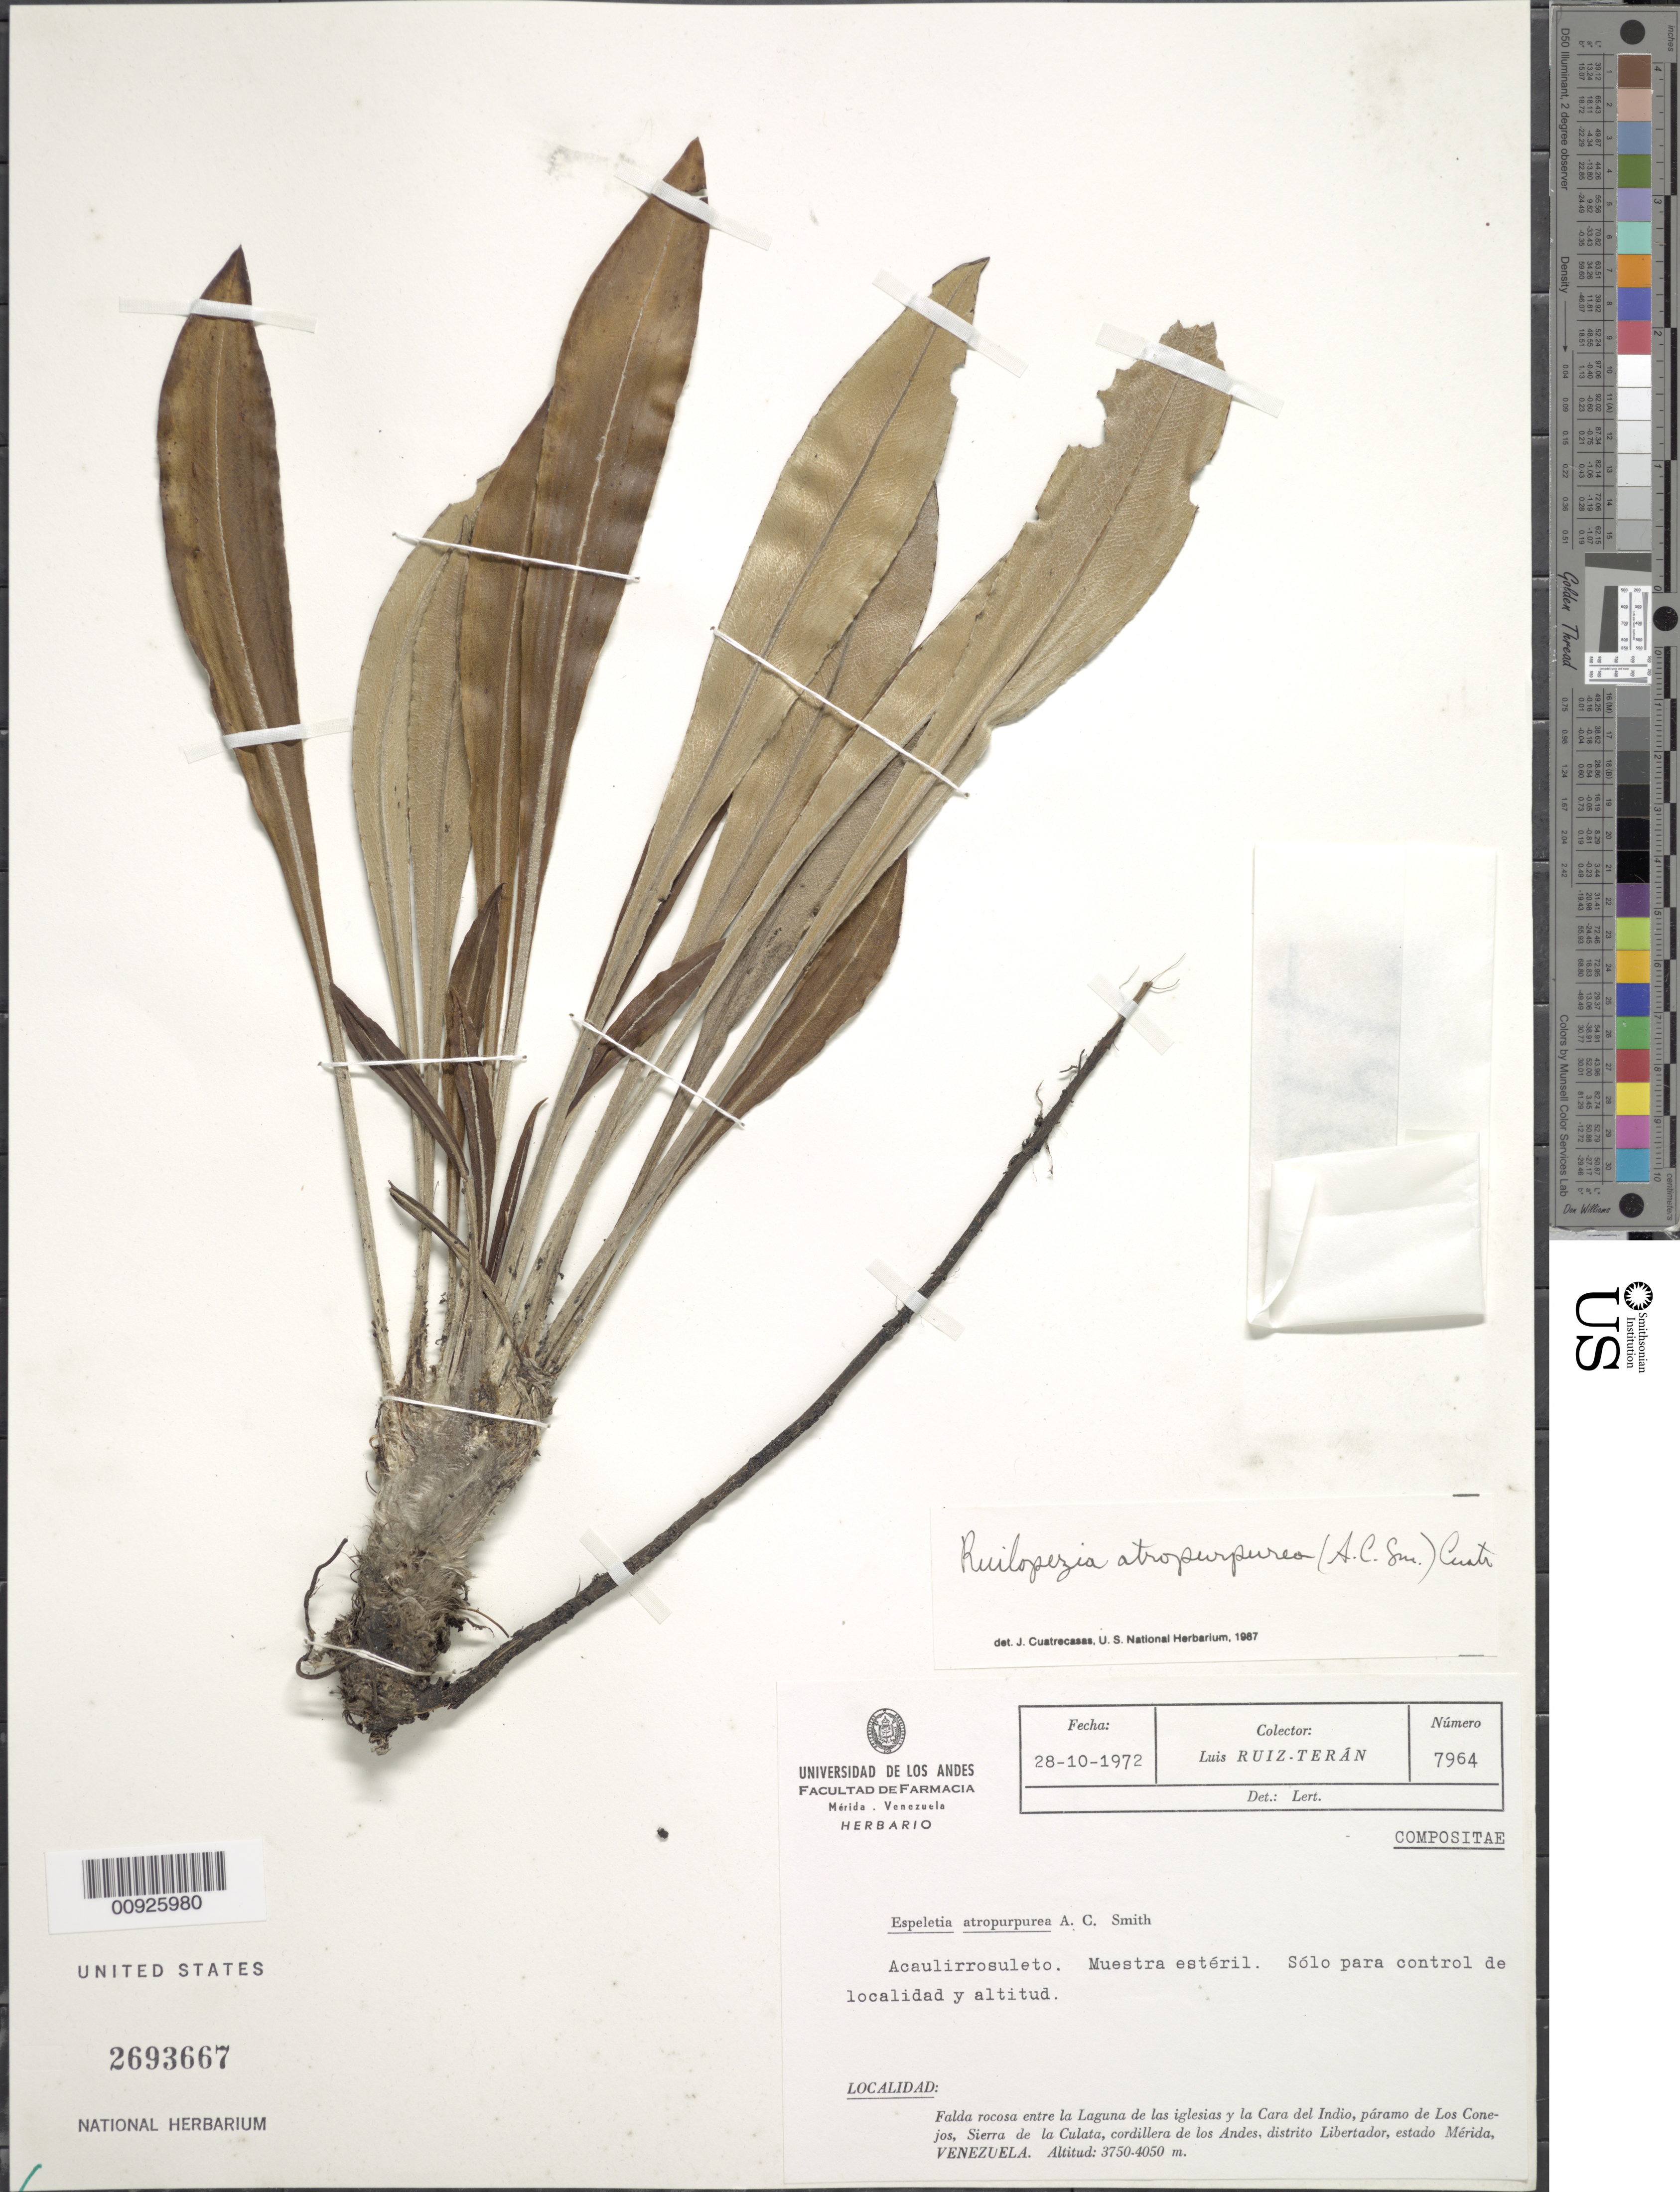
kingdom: Plantae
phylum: Tracheophyta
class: Magnoliopsida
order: Asterales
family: Asteraceae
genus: Ruilopezia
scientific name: Ruilopezia atropurpurea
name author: (A.C. Sm.) Cuatrec.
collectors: L. E. Ruíz-Terán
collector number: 7964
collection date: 1972-10-28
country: Venezuela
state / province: Mérida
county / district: Libertador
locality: Falda rocosa entre la Laguna de las Iglesias y la cara del Indio, Páramo de los Conejos, Sierra de la Culata.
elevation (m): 3750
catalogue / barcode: US 2693667